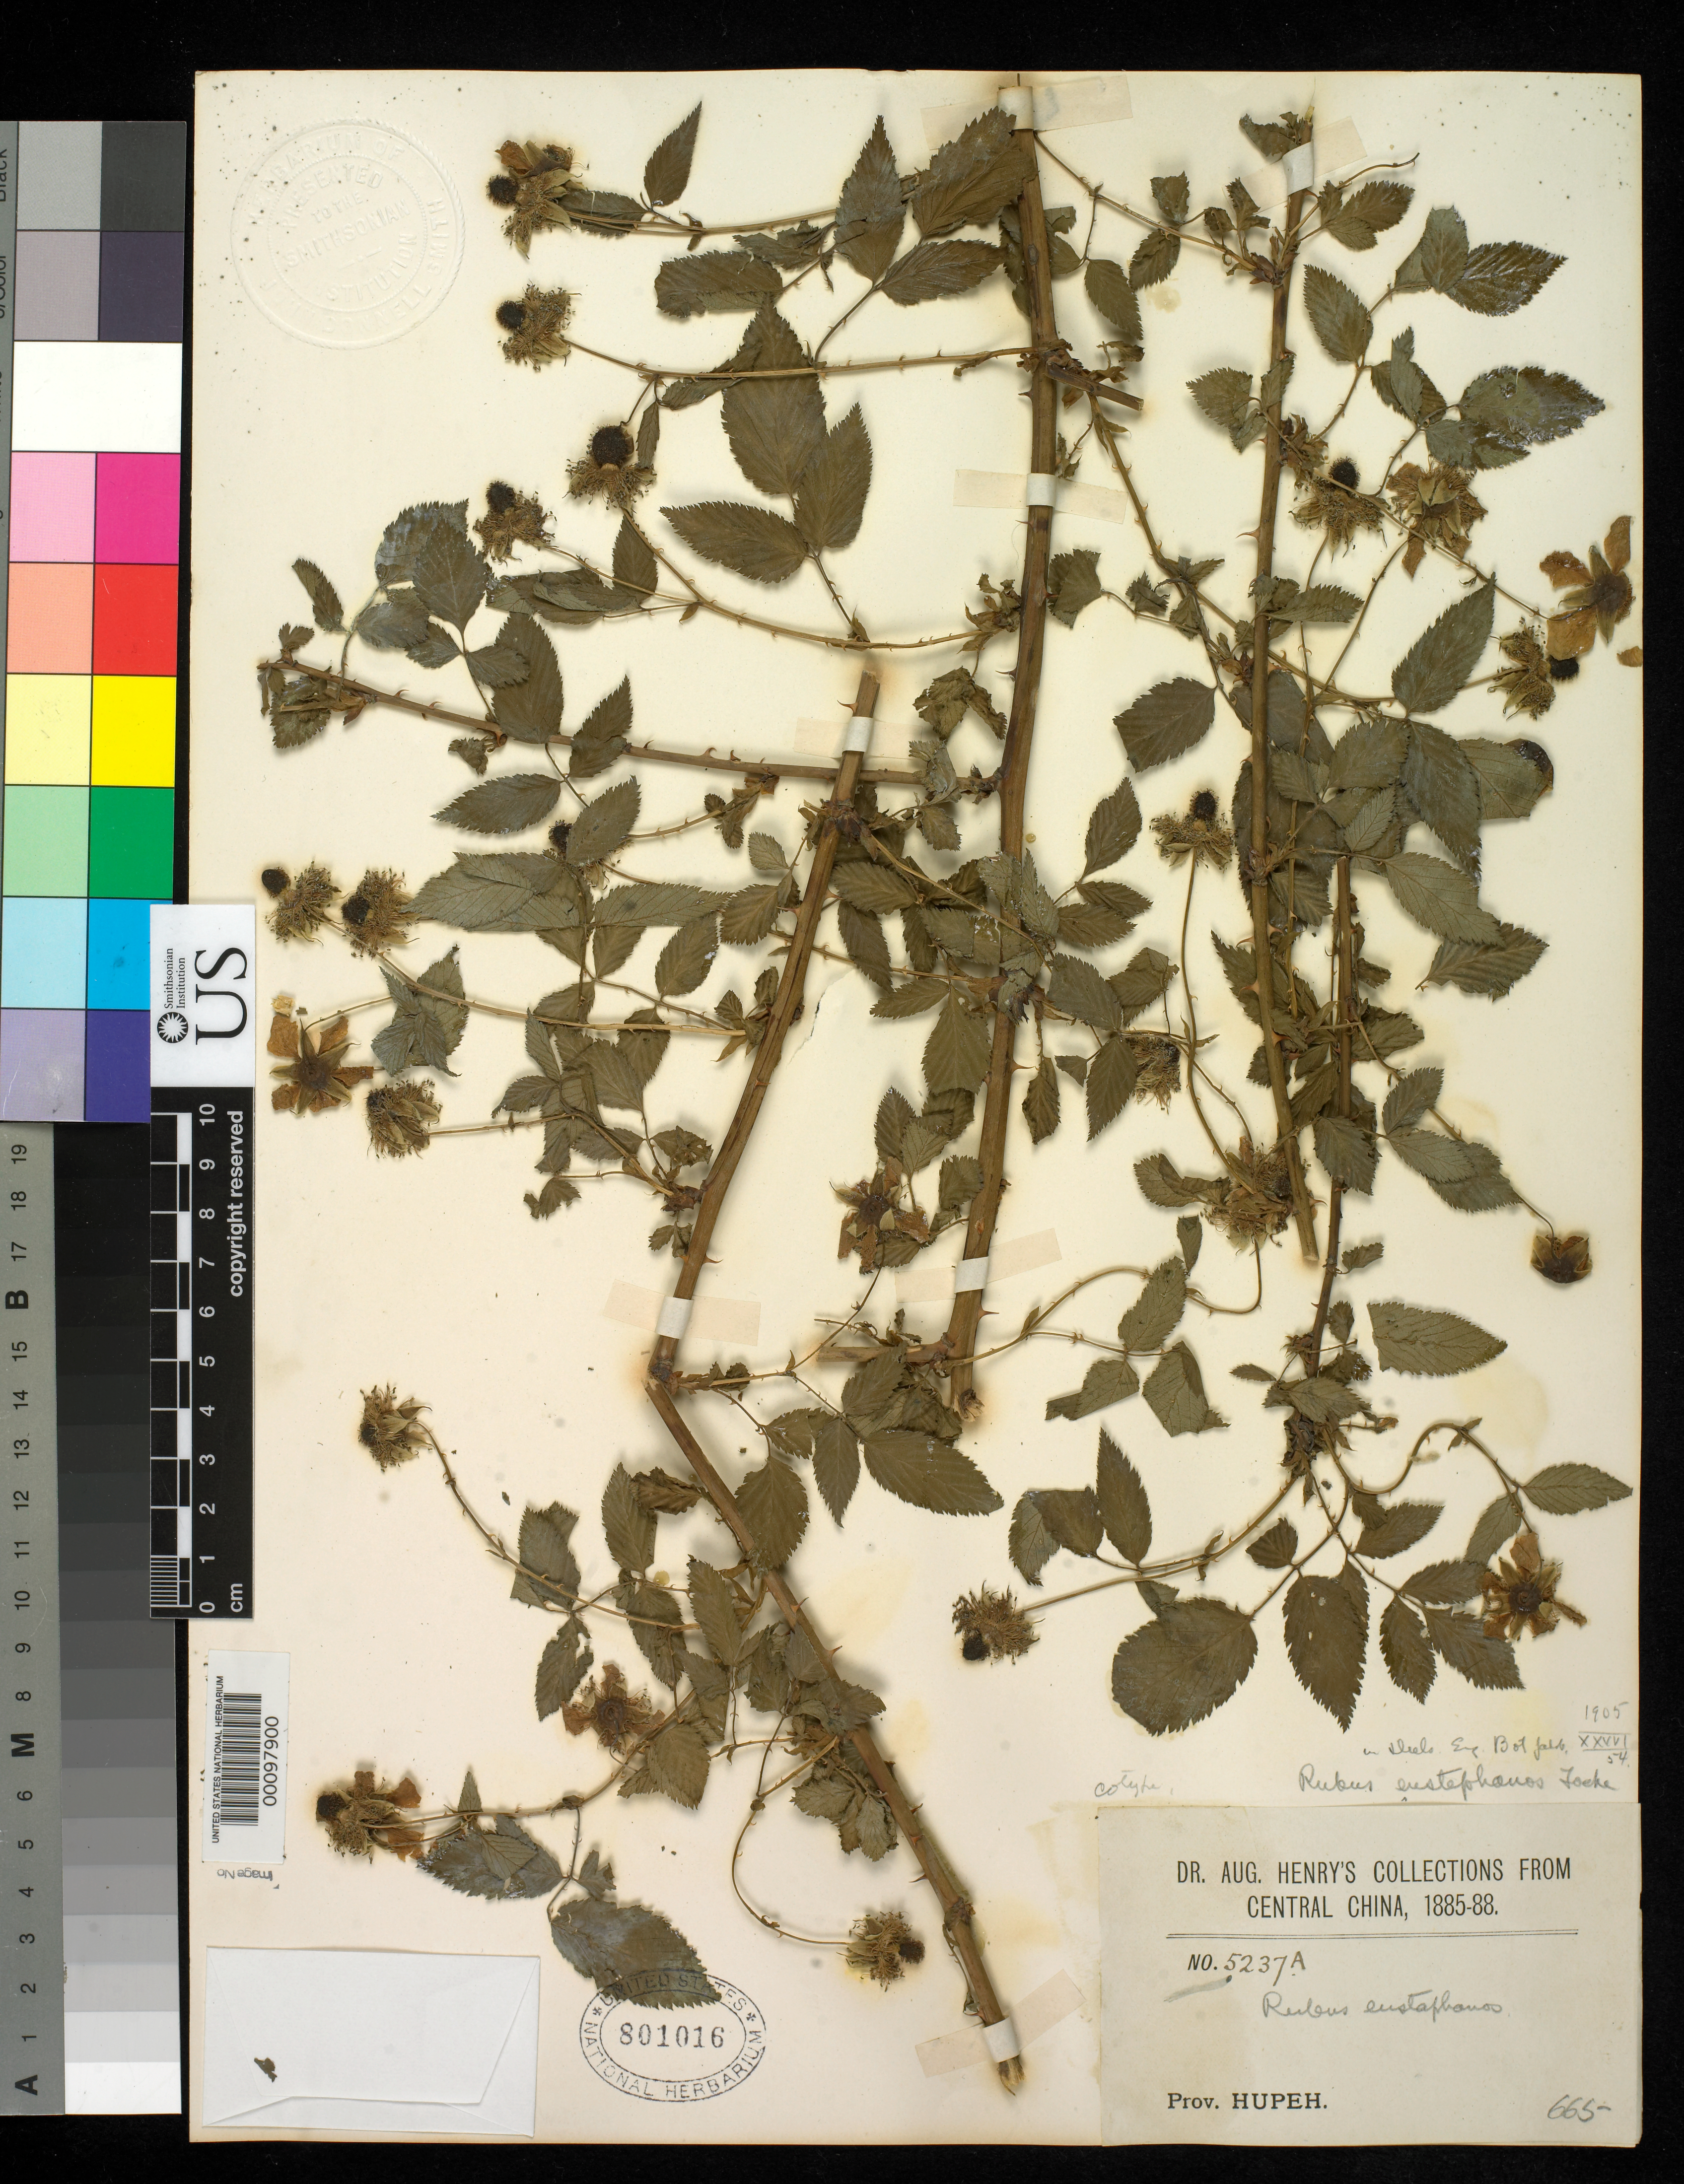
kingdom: Plantae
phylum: Tracheophyta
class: Magnoliopsida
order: Rosales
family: Rosaceae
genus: Rubus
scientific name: Rubus eustephanos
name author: Focke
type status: Isotype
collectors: A. Henry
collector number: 5237 A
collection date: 1885/1888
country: China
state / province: Hubei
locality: Central China. Prov. Hupeh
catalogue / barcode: US 801016